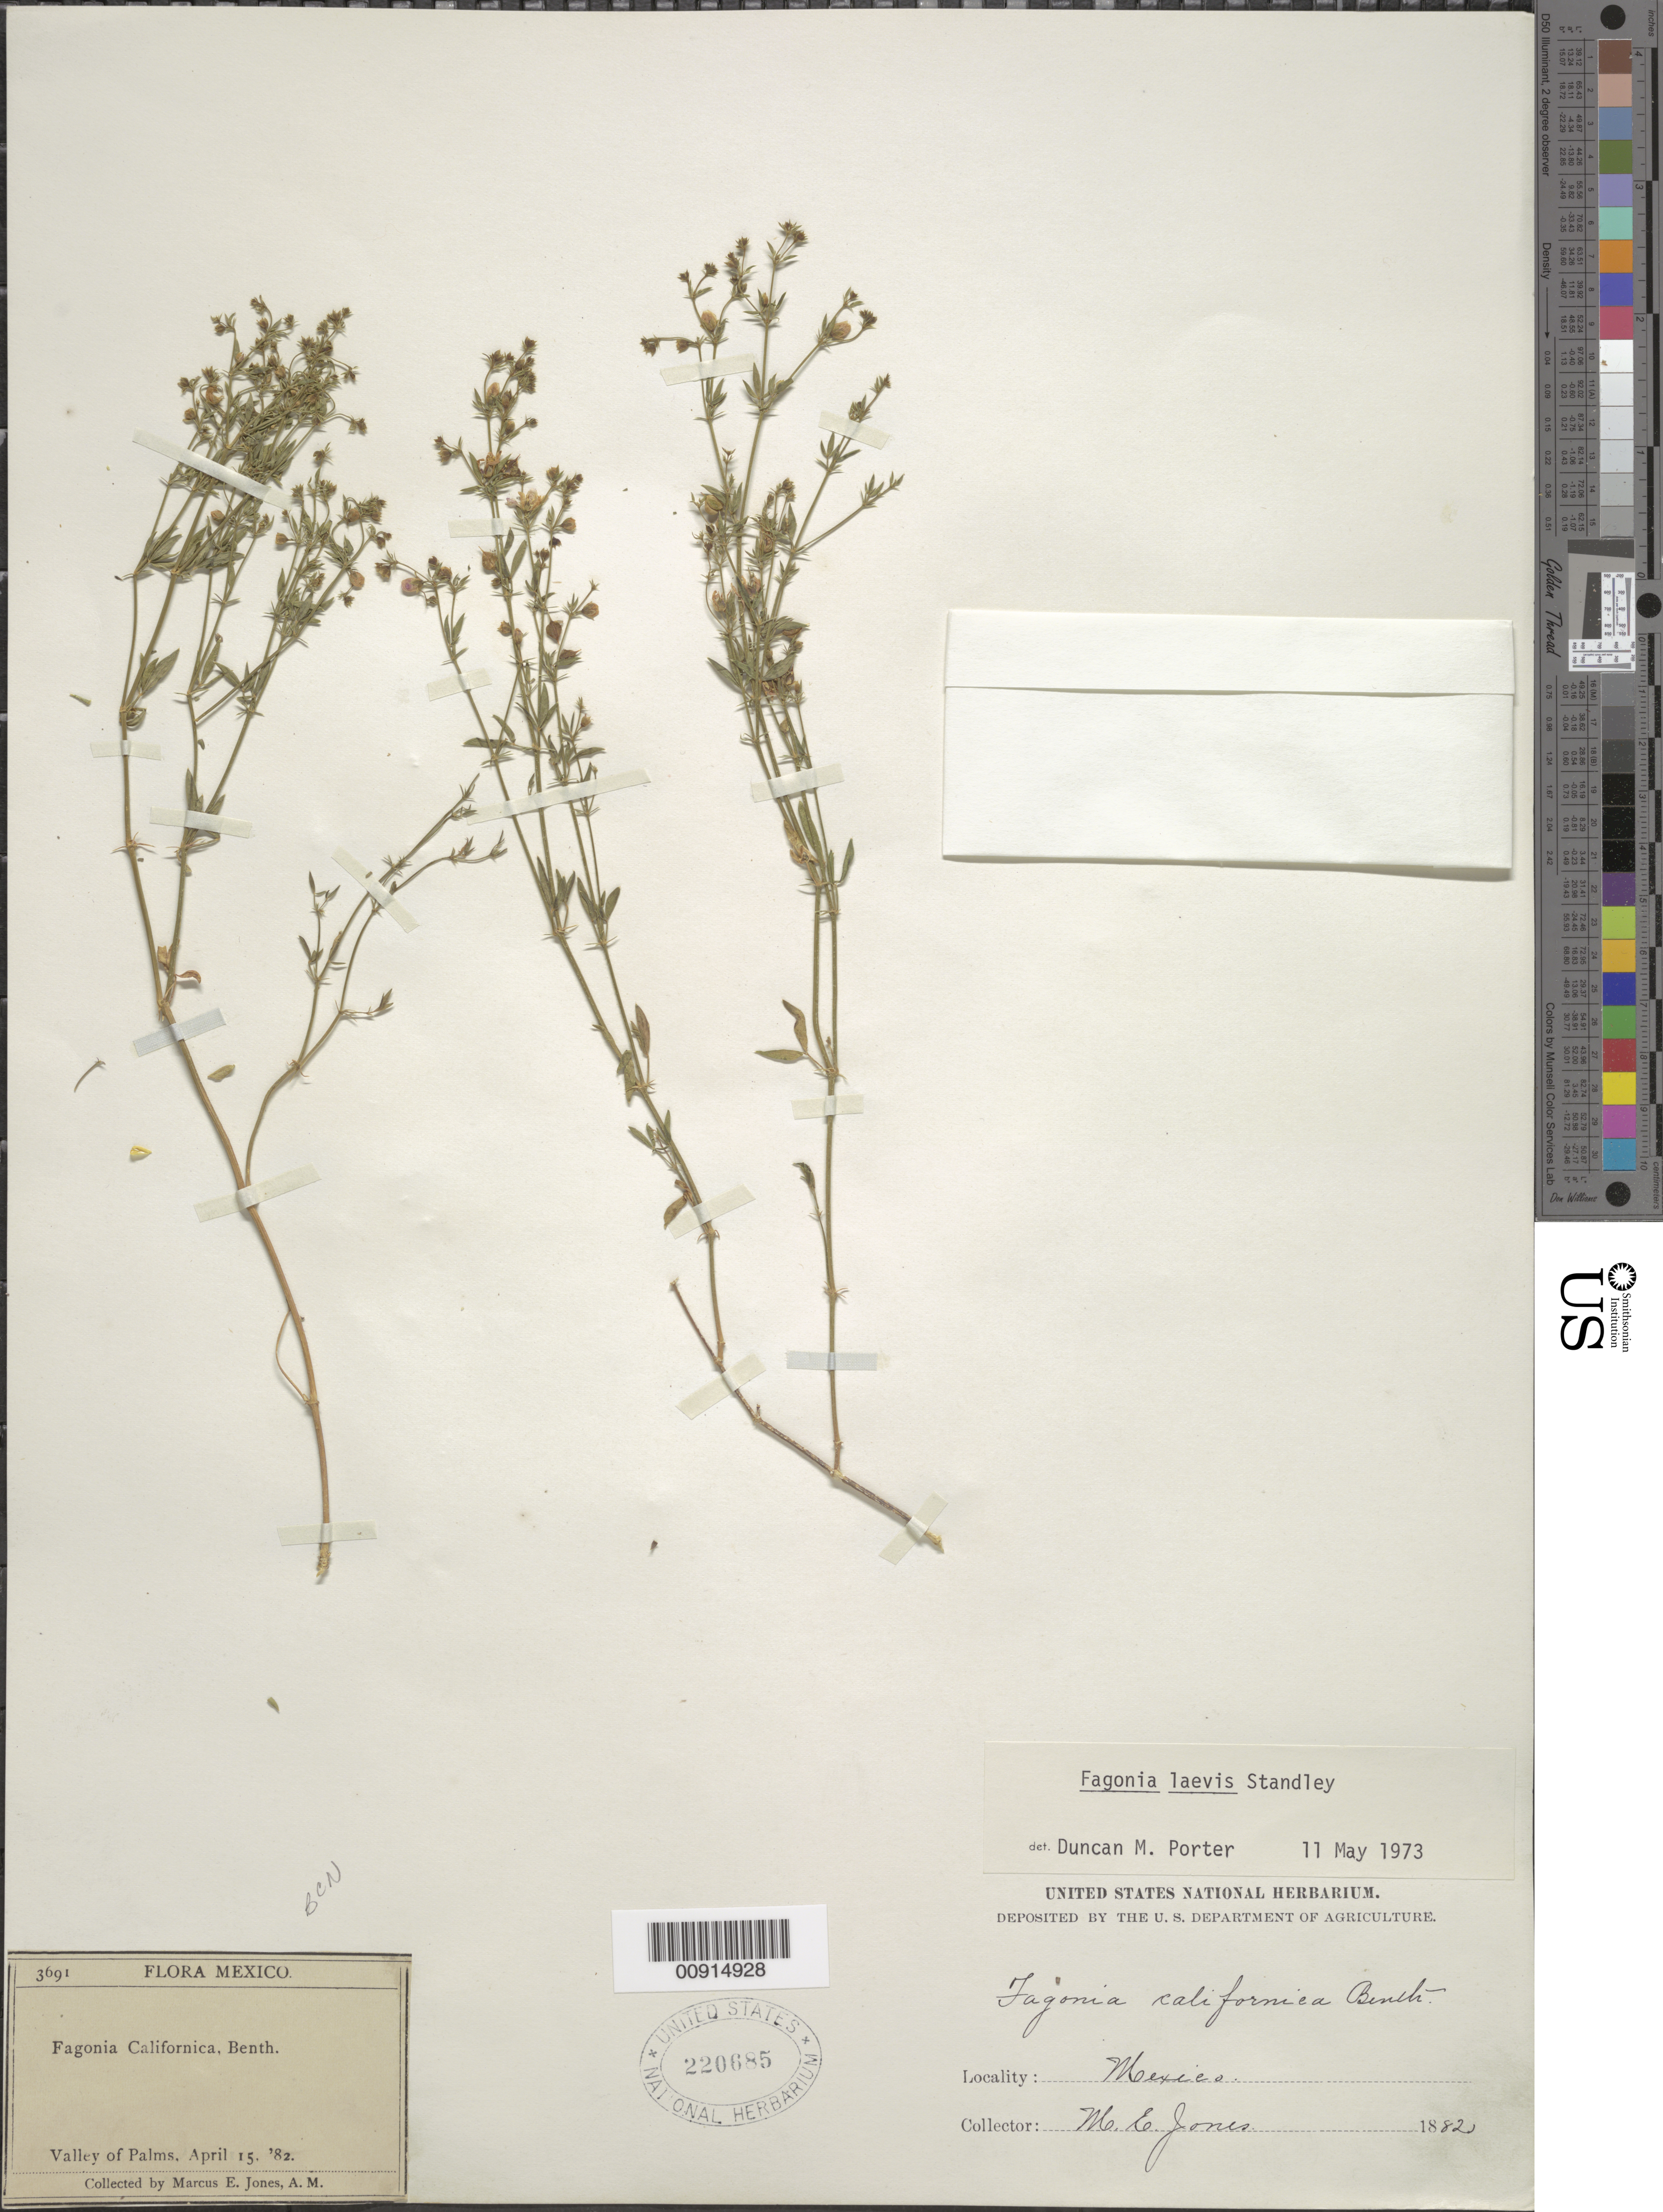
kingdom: Plantae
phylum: Tracheophyta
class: Magnoliopsida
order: Zygophyllales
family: Zygophyllaceae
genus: Fagonia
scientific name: Fagonia laevis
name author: Standl.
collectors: M. E. Jones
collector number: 3691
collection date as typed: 15 Apr 1882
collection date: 1882-04-15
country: Mexico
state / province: Baja California Norte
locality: Valley of Palms.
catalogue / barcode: US 220685